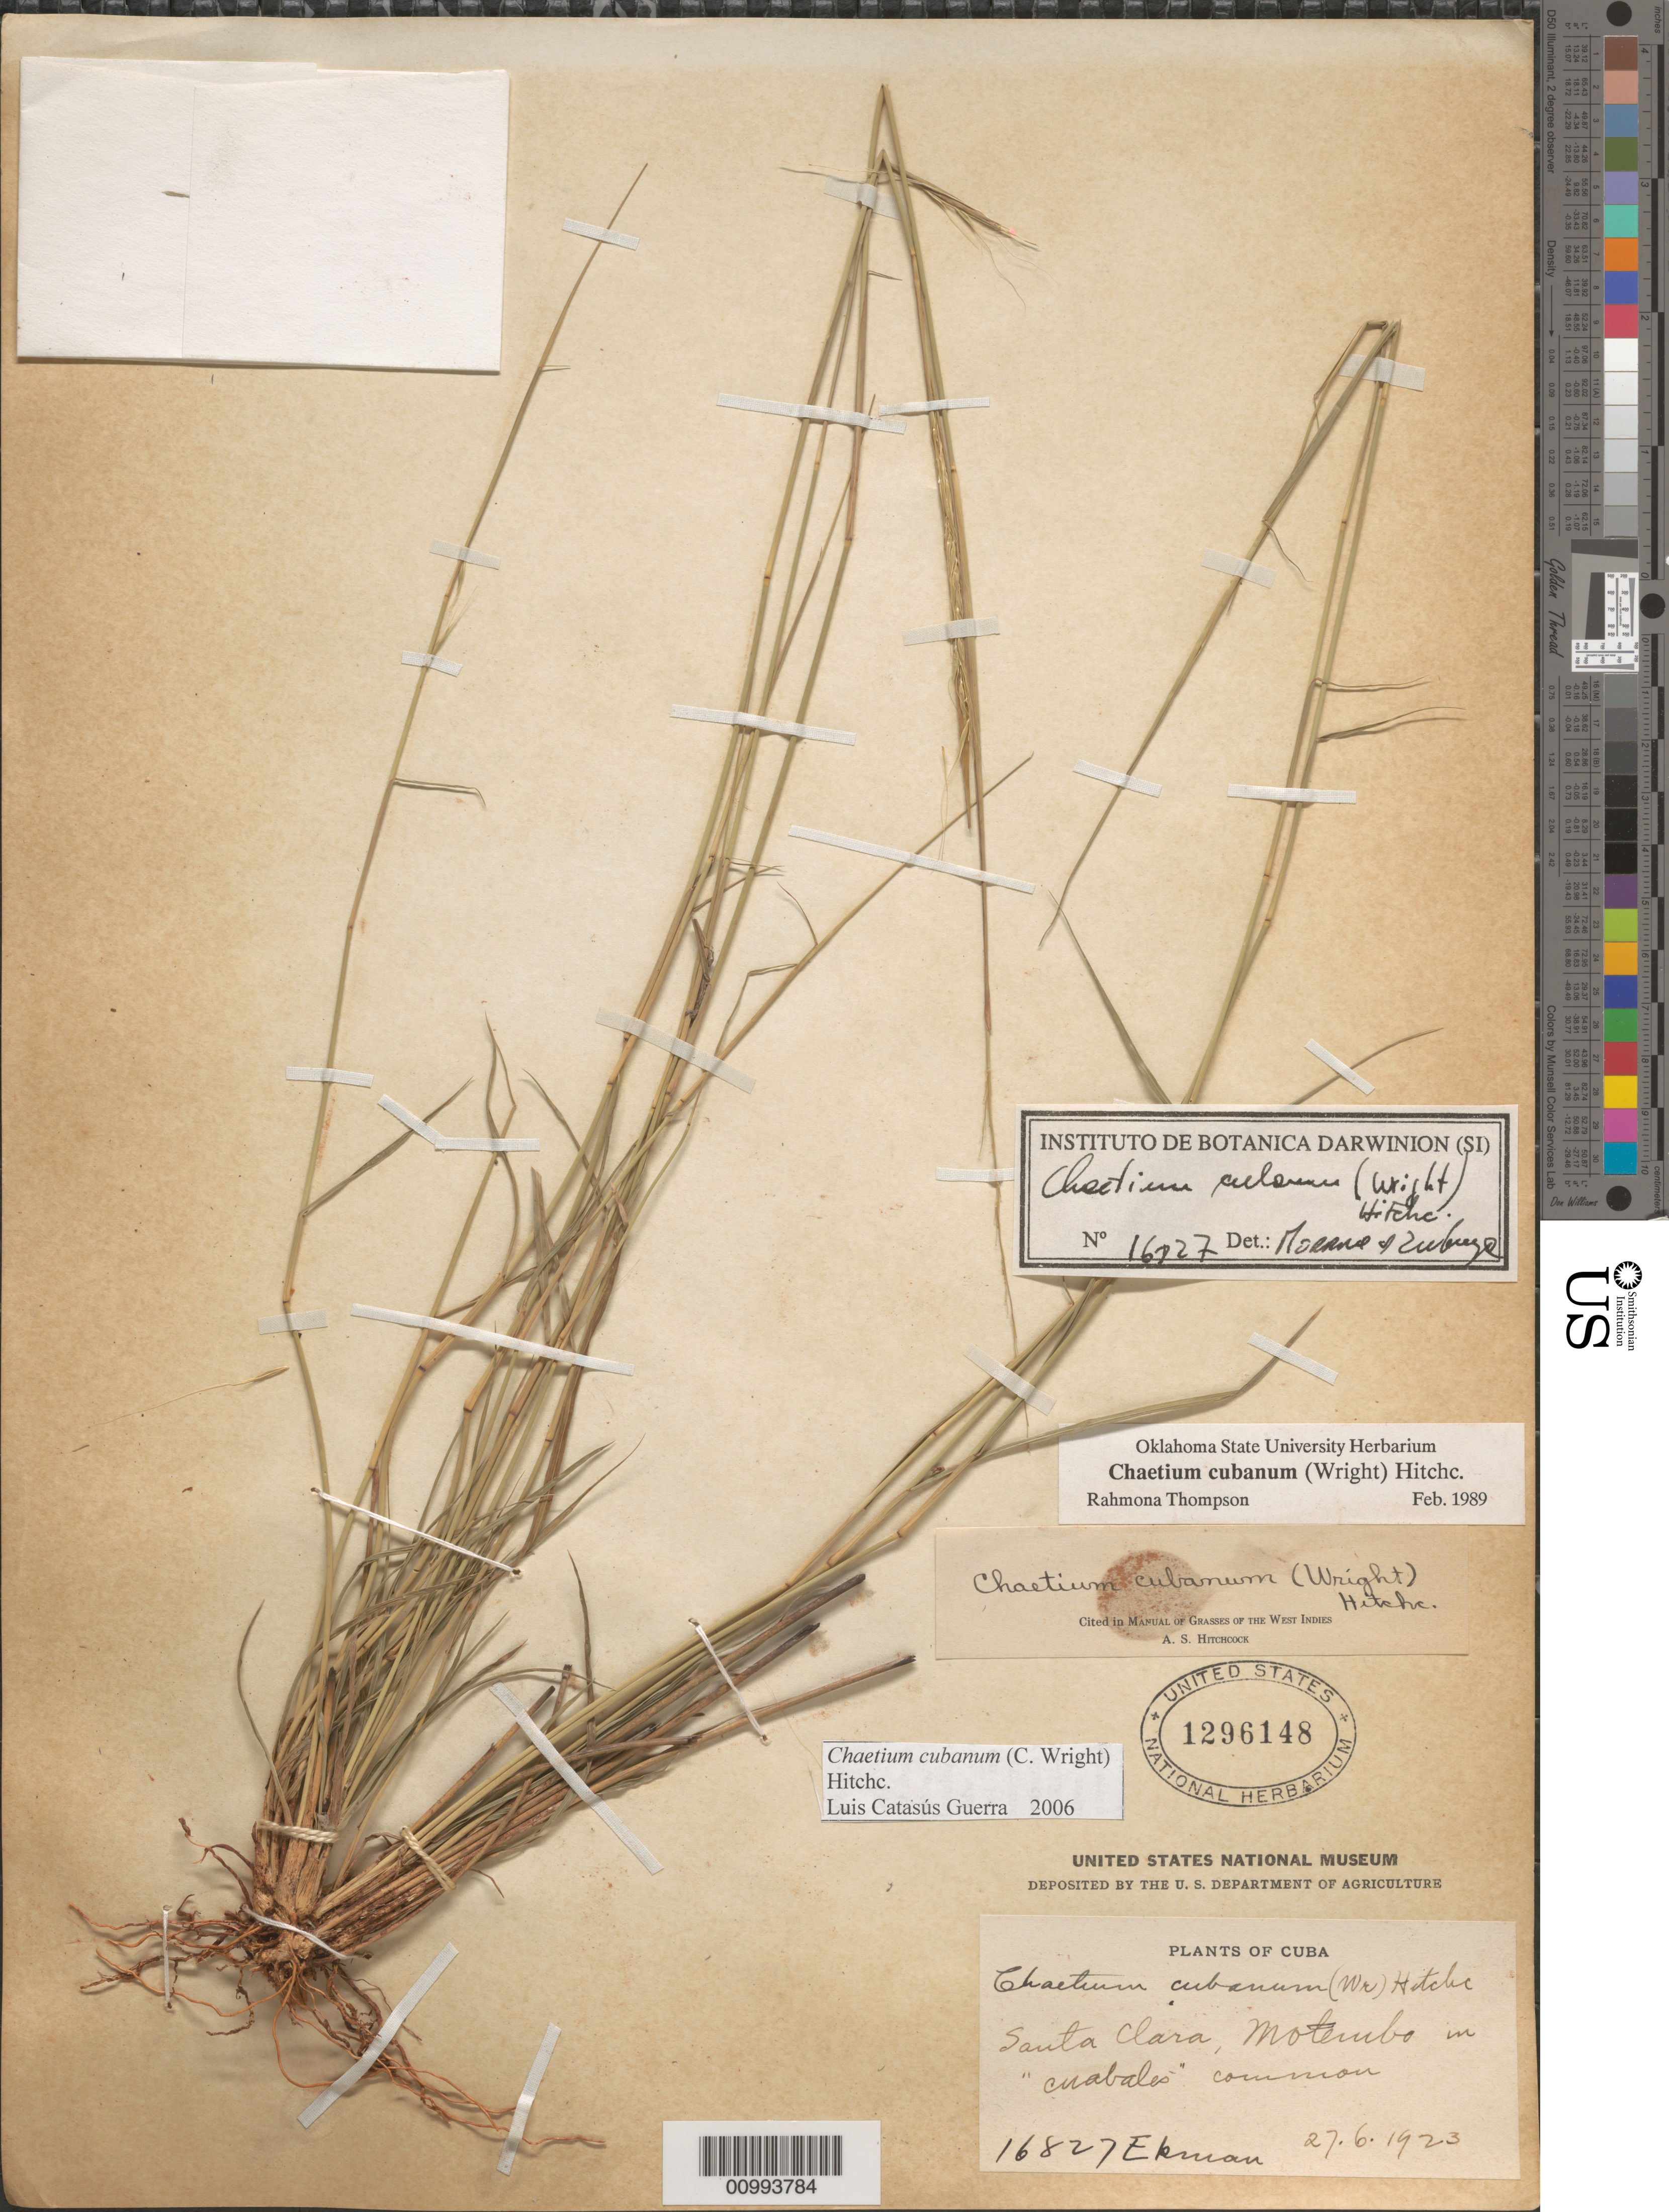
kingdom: Plantae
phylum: Tracheophyta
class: Liliopsida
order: Poales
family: Poaceae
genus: Chaetium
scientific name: Chaetium cubanum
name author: (C. Wright) Hitchc.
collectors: E. L. Ekman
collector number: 16827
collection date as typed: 27 Jun 1923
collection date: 1923-06-27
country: Cuba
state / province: Villa Clara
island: Cuba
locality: Motembo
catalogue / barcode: US 1296148